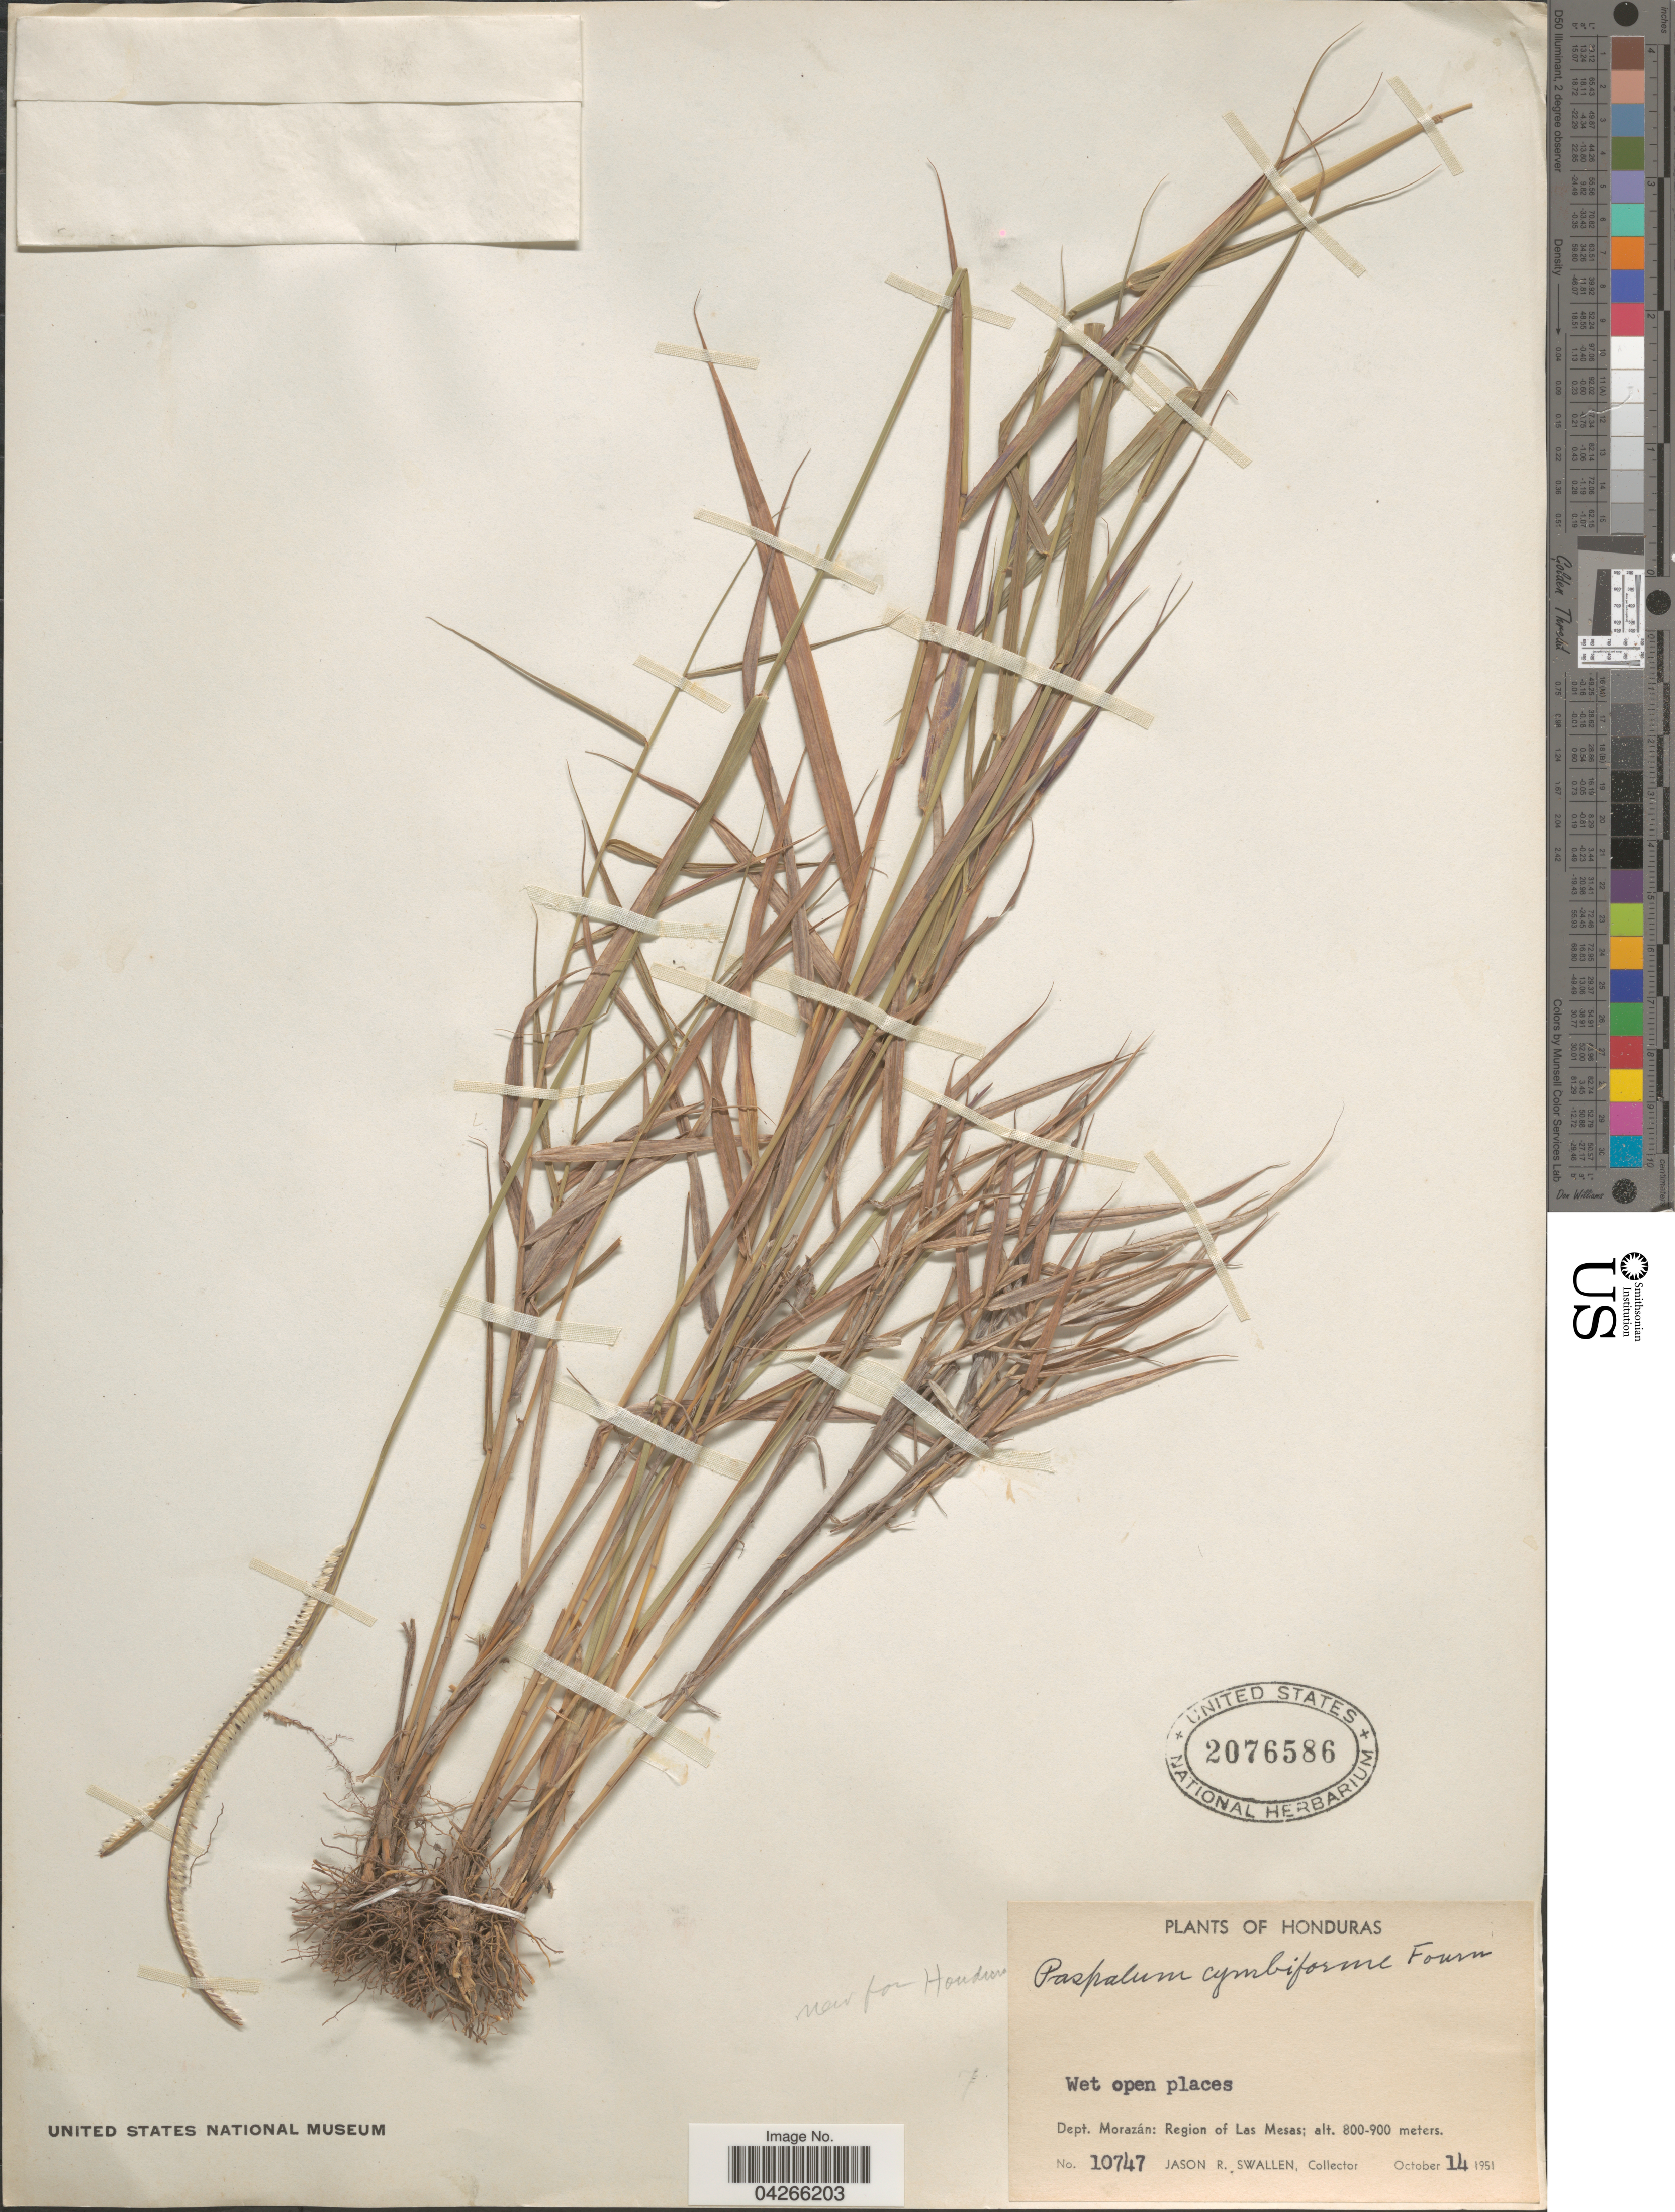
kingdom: Plantae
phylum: Tracheophyta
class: Liliopsida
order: Poales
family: Poaceae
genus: Paspalum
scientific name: Paspalum cymbiforme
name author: E. Fourn.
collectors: J. R. Swallen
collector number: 10747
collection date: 1951-10-14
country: Honduras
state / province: Fco. Morazán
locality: Dept. Morazán: Region of Las Mesas.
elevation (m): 800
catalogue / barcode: US 2076586